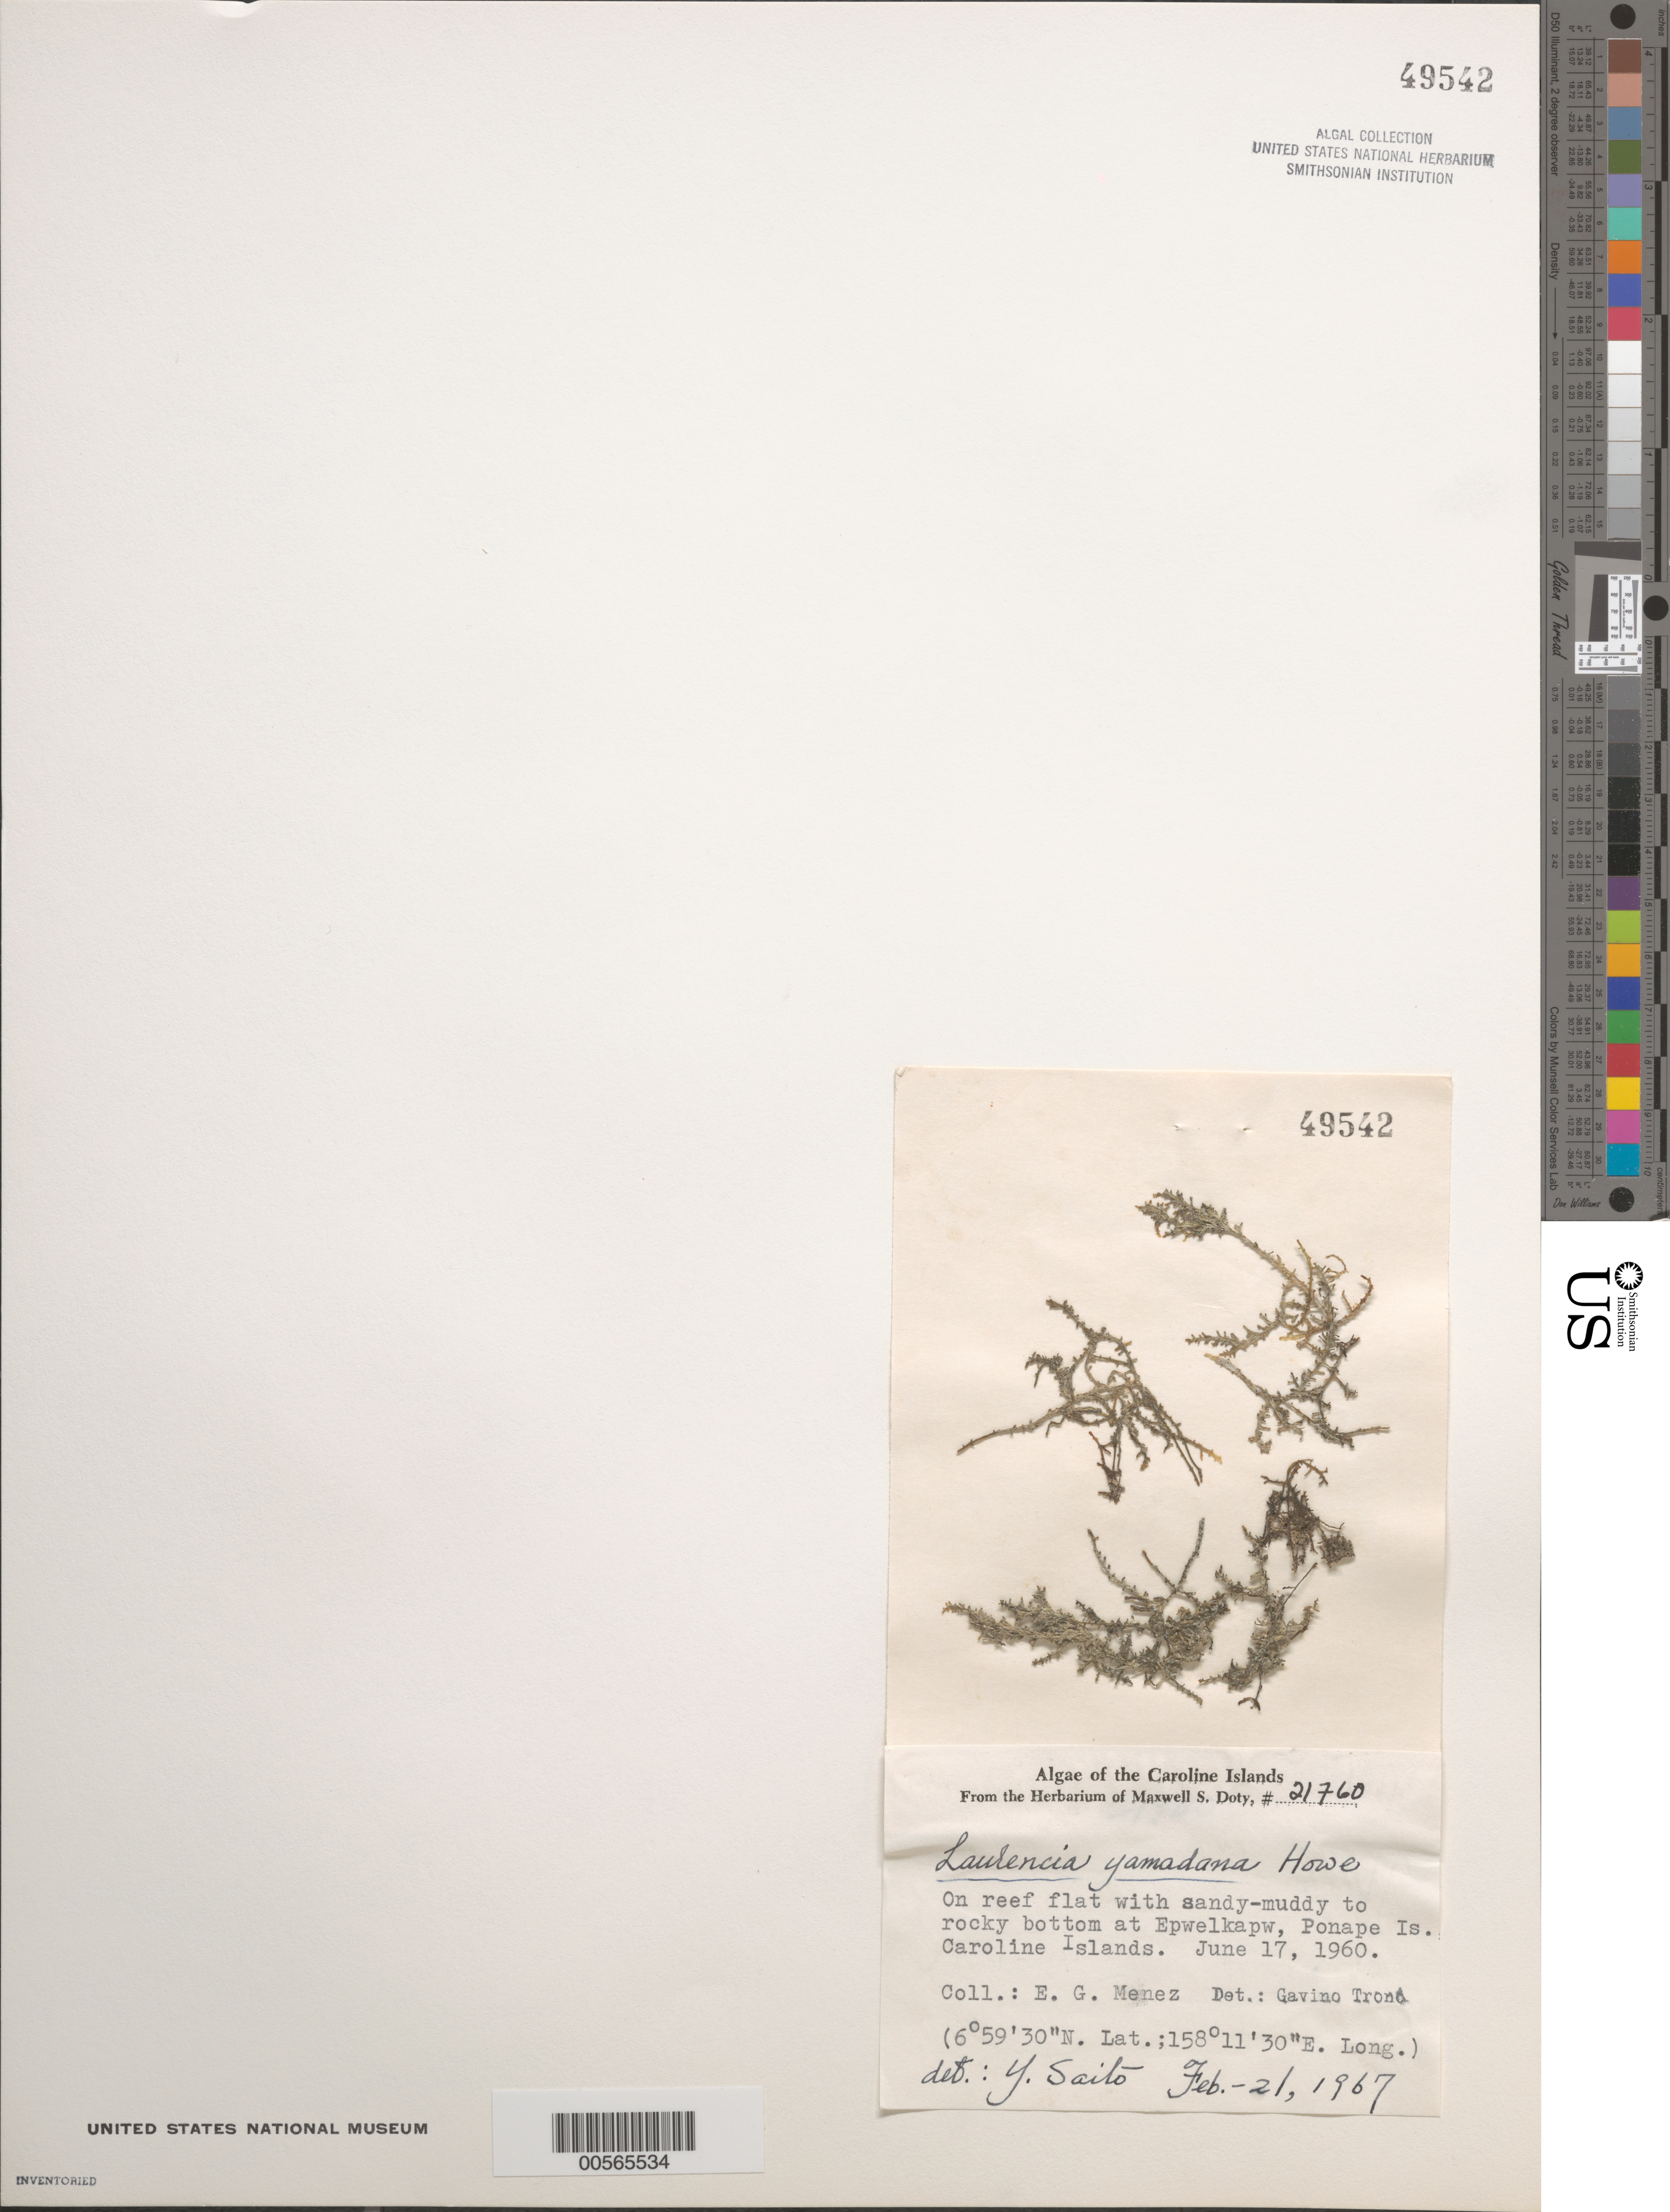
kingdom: Plantae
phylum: Rhodophyta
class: Florideophyceae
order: Ceramiales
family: Rhodomelaceae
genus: Laurencia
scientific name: Laurencia yamadana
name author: M. Howe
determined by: Saito, Y.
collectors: Meñez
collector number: MSD 21760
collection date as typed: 17 Jun 1960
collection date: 1960-06-17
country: Micronesia, Federated States of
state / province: Pohnpei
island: Pohnpei [Ponape] Islands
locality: Epwelkapw Islet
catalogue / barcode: US 49542